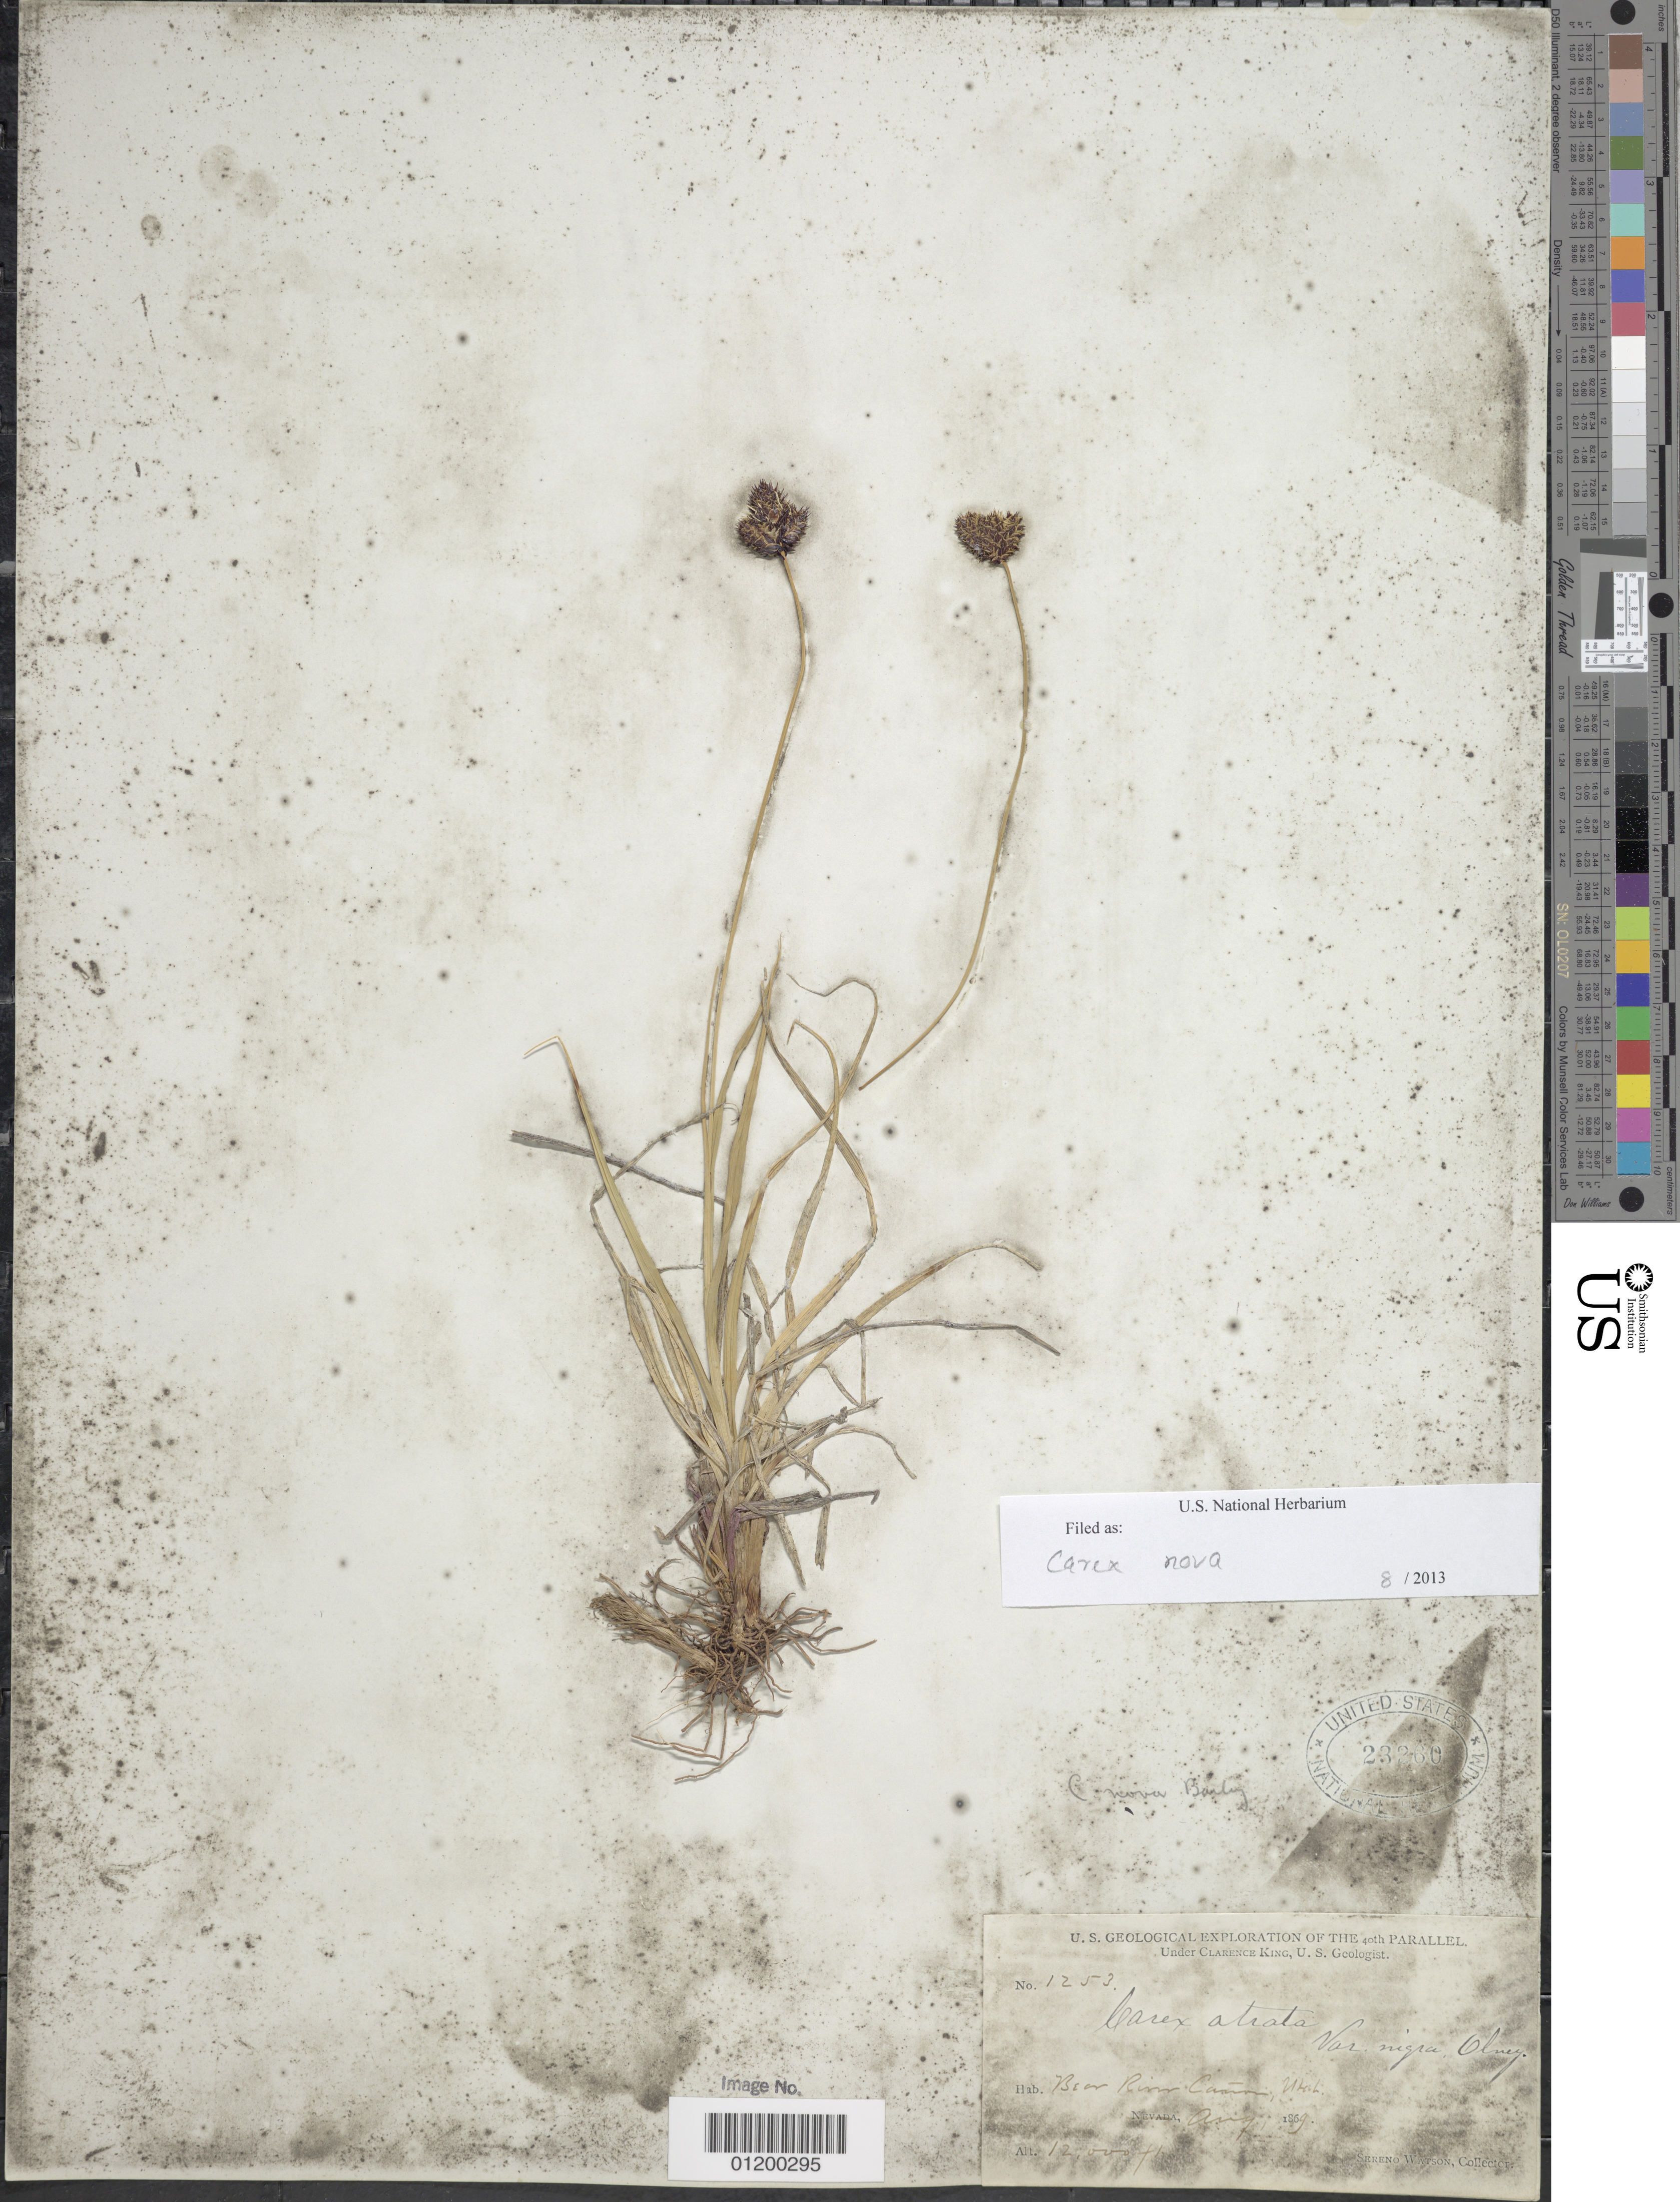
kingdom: Plantae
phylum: Tracheophyta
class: Liliopsida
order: Poales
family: Cyperaceae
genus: Carex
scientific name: Carex nova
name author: L.H. Bailey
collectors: S. Watson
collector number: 1253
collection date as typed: Aug1869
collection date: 1869-08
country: United States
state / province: Utah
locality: Bear River Canyon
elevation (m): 3658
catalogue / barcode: US 23260